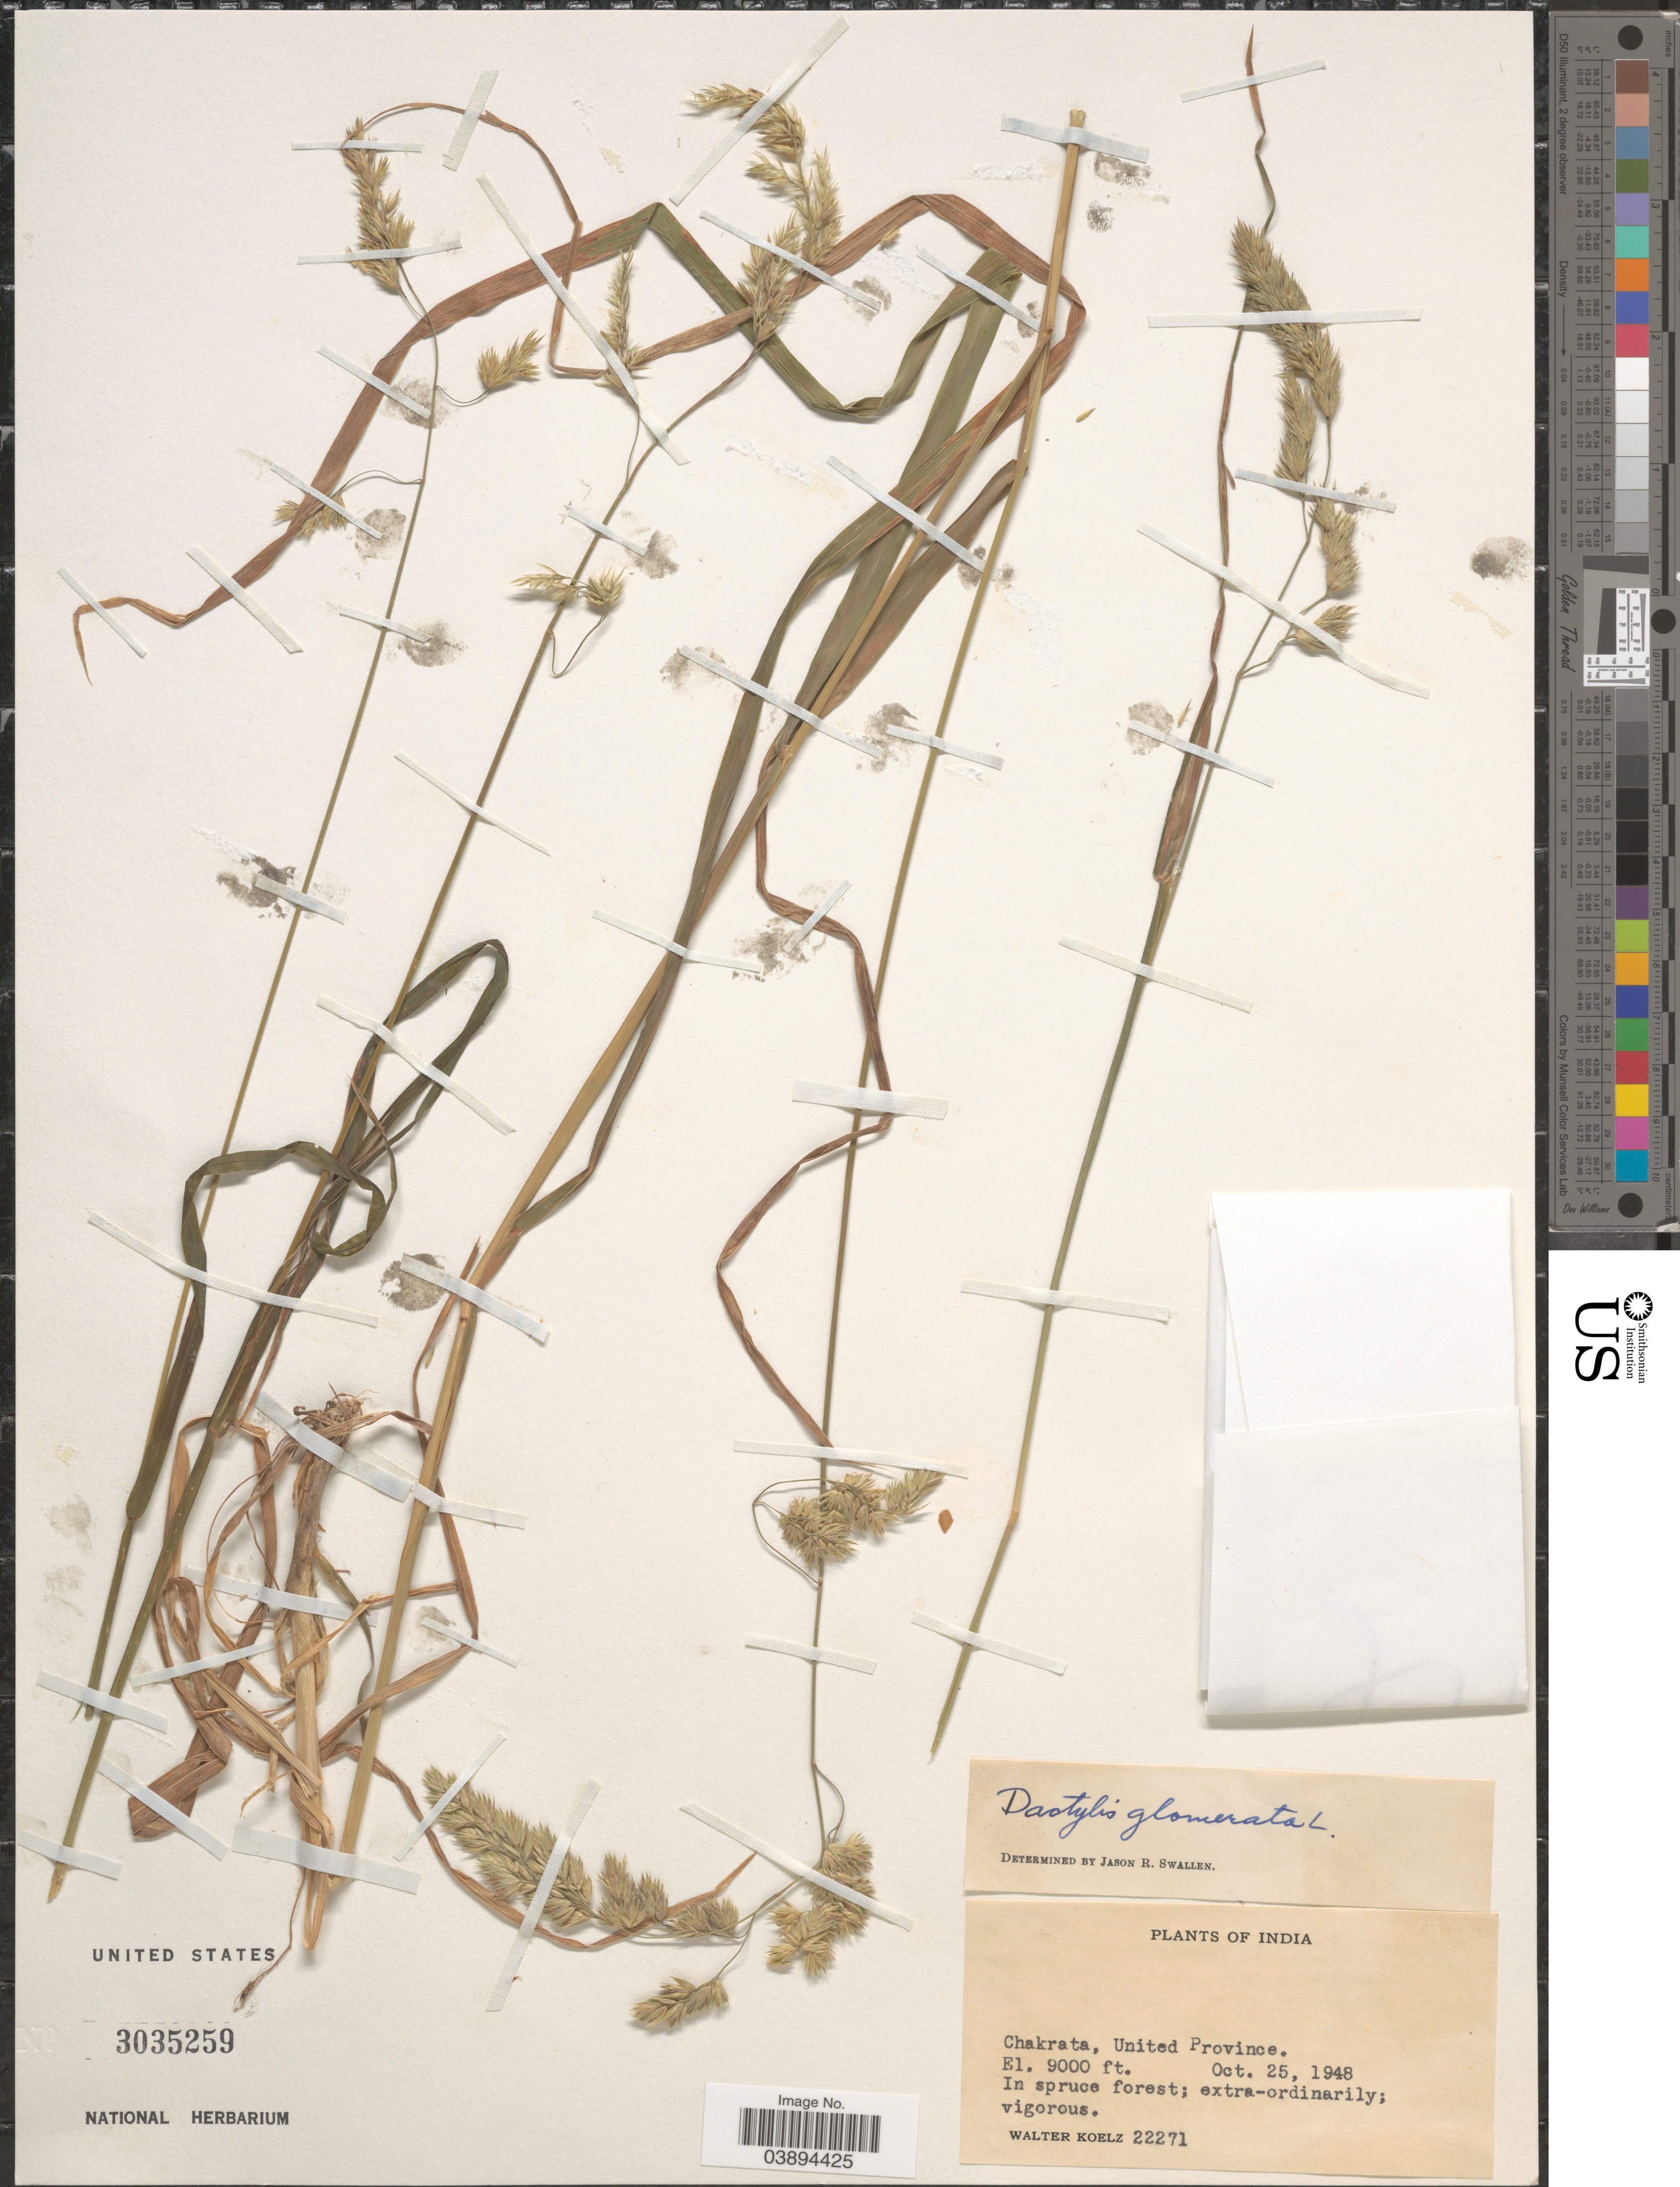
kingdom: Plantae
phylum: Tracheophyta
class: Liliopsida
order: Poales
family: Poaceae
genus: Dactylis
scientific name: Dactylis glomerata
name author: L.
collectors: W. N. Koelz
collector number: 22271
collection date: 1948-10-25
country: India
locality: Chakrata, United Province.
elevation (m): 2743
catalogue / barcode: US 3035259